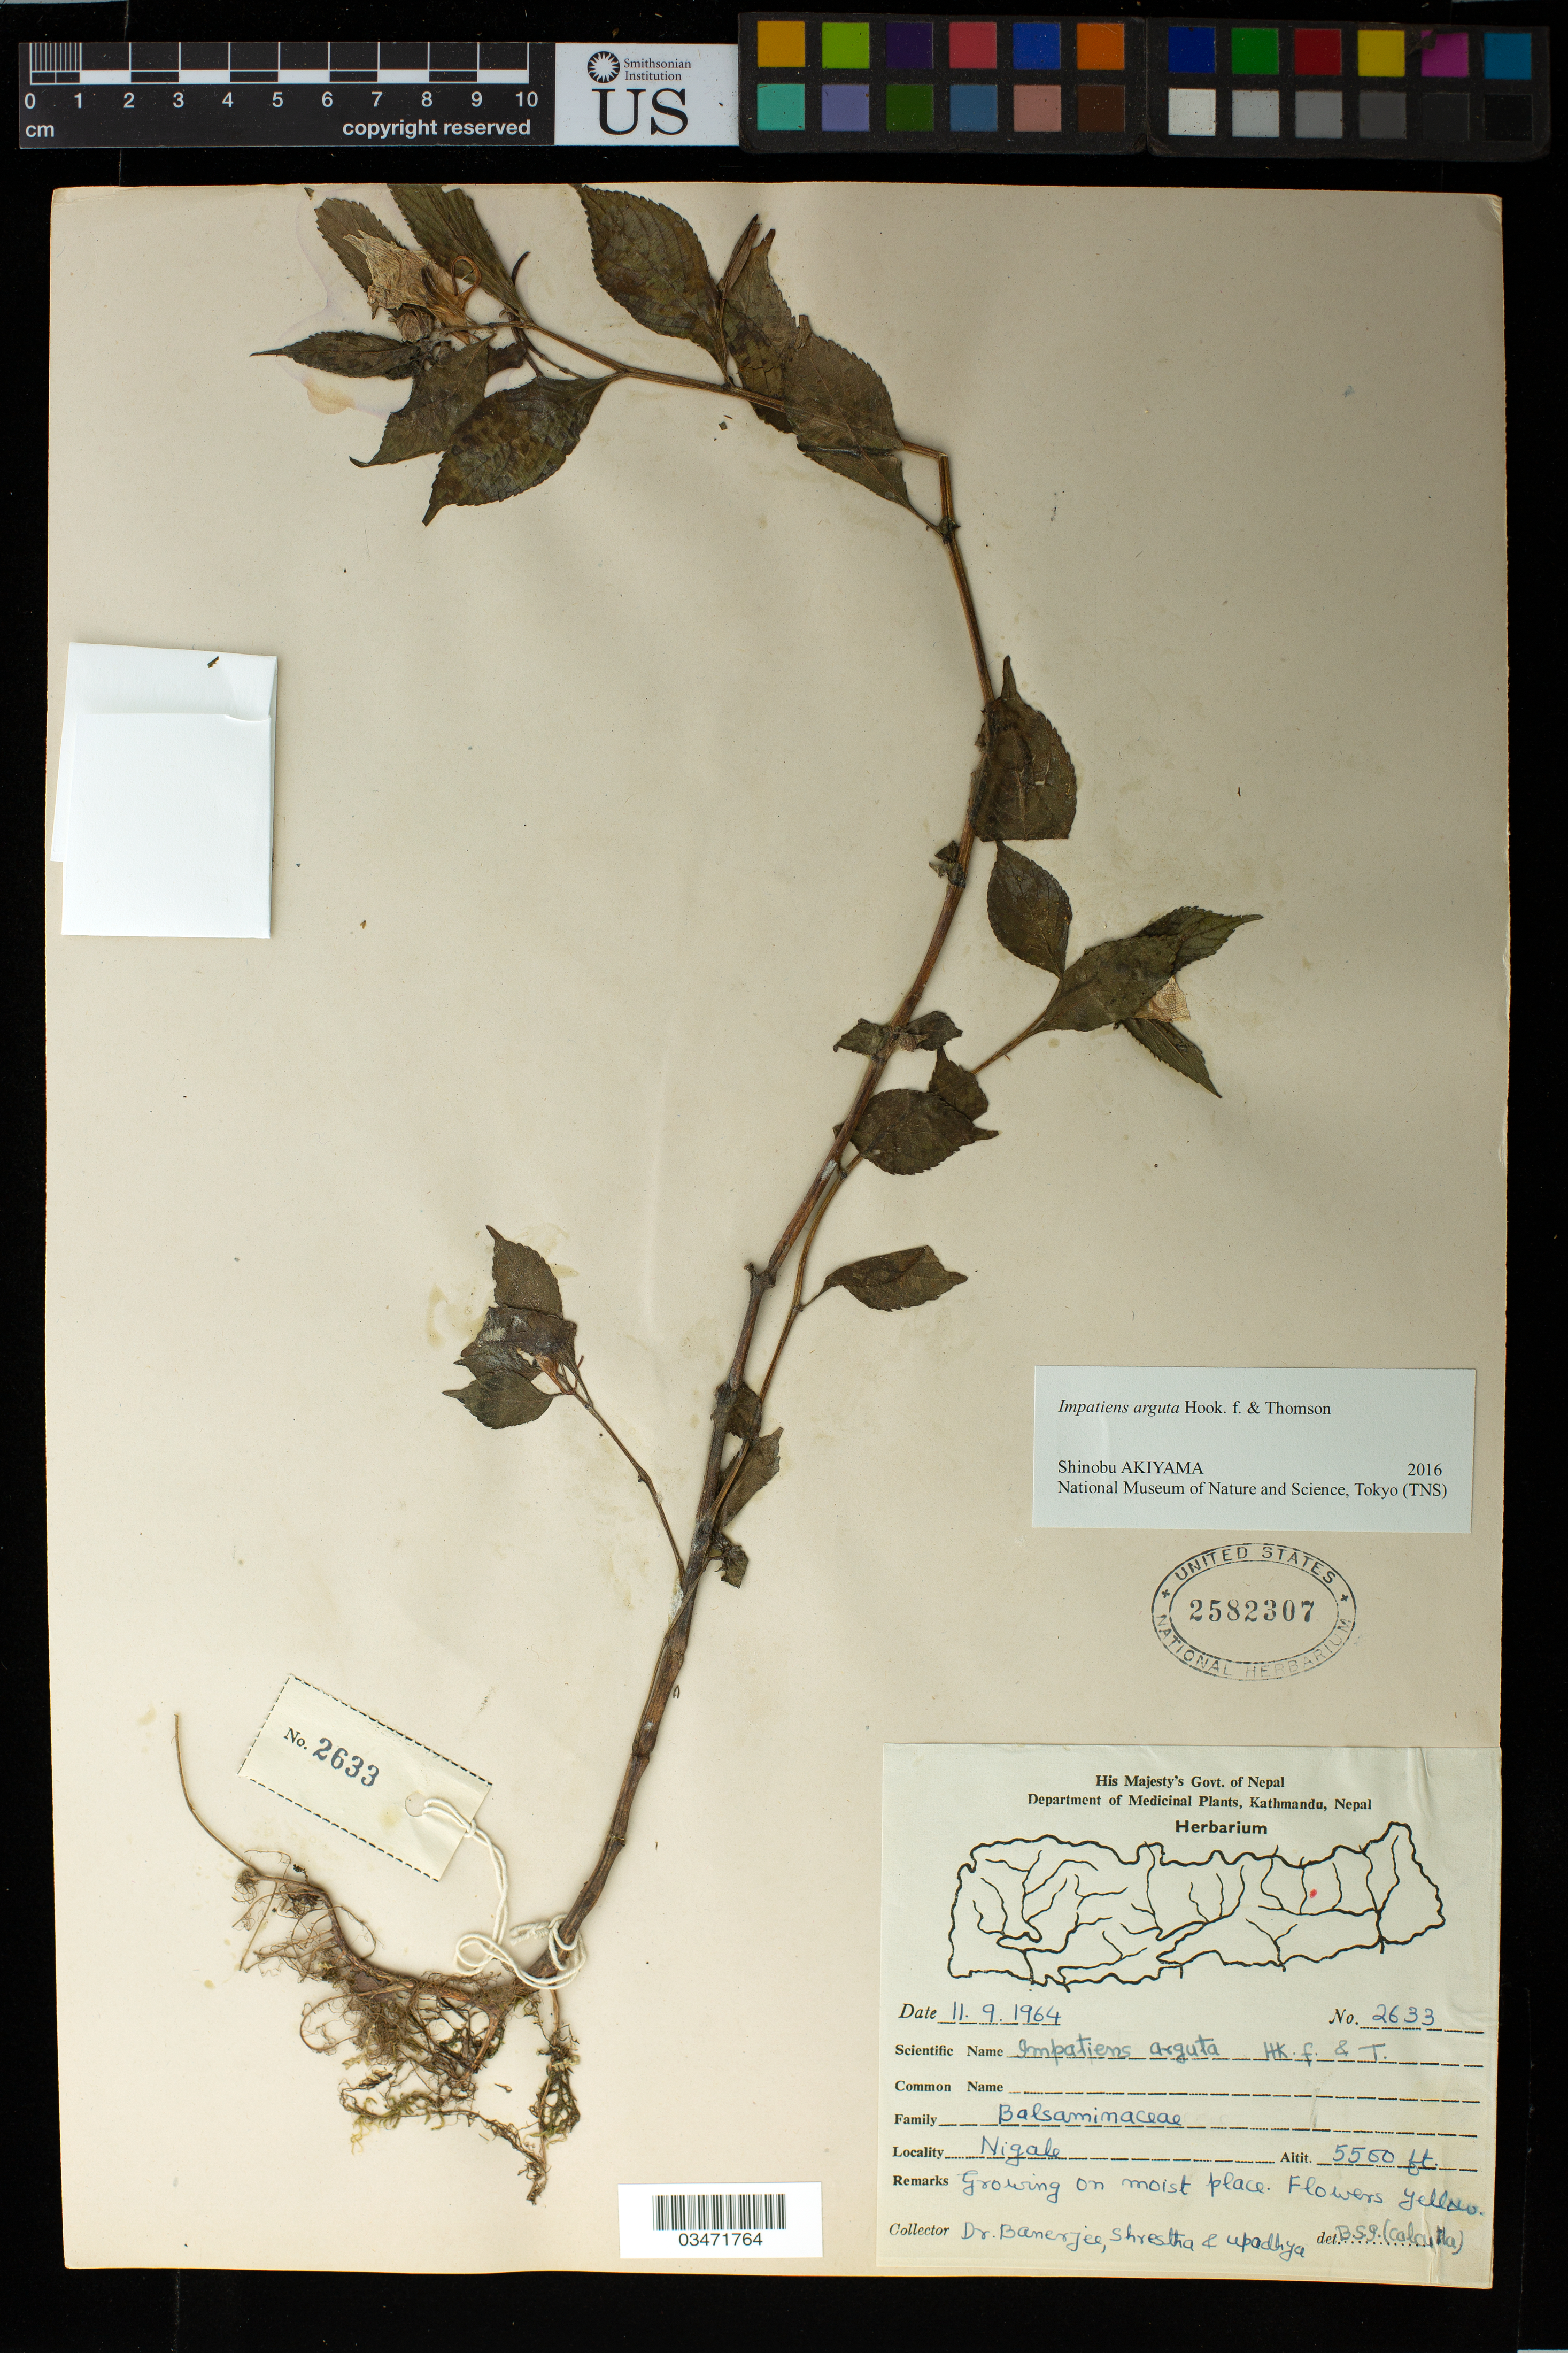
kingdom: Plantae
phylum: Tracheophyta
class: Magnoliopsida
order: Ericales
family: Balsaminaceae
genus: Impatiens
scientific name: Impatiens arguta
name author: Hook. f. & Thomson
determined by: Akiyama, Shinobu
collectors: R. Banerjee, -. Shrestha & A. Upadhya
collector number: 2633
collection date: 1964-09-11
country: Nepal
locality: Nigale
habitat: Growing on moist place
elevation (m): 1676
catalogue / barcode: US 2582307